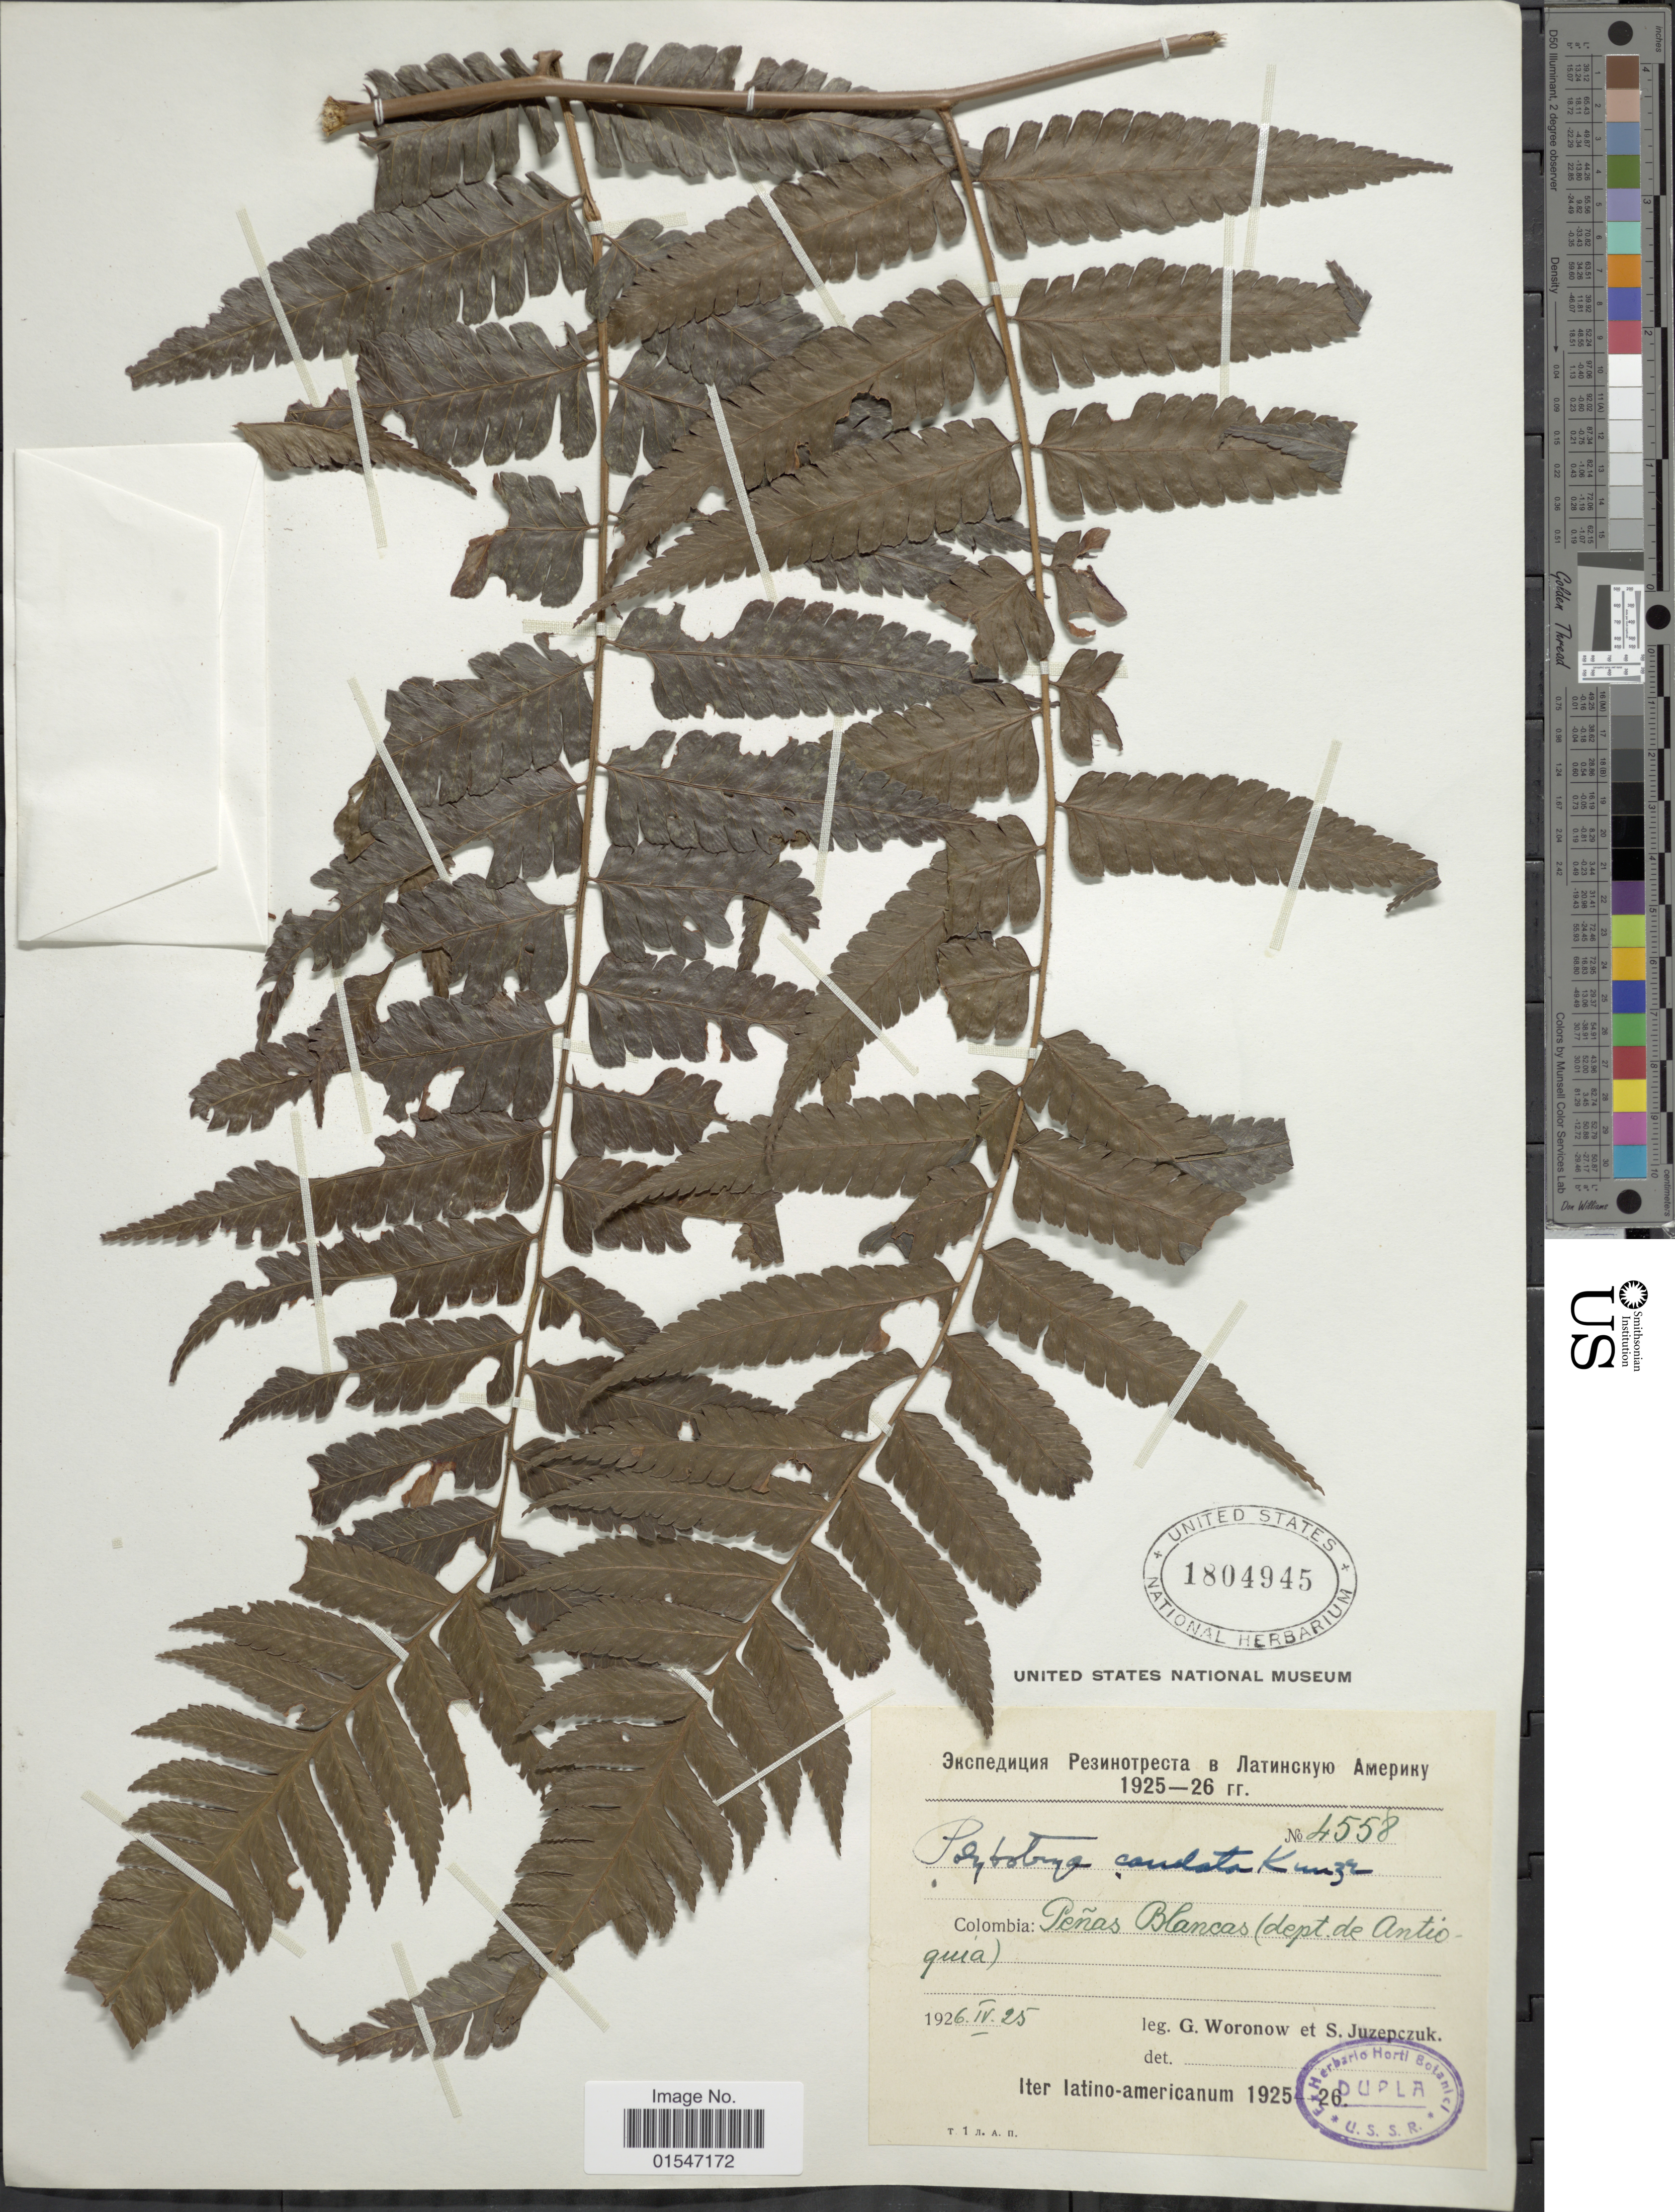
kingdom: Plantae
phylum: Tracheophyta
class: Polypodiopsida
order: Polypodiales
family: Dryopteridaceae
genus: Polybotrya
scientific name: Polybotrya caudata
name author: Kunze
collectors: G. Woronow & S. V. Juzepczuk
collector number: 4558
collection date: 1925/1926-05-25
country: Colombia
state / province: Antioquia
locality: Peñas Blancas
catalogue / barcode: US 1804945